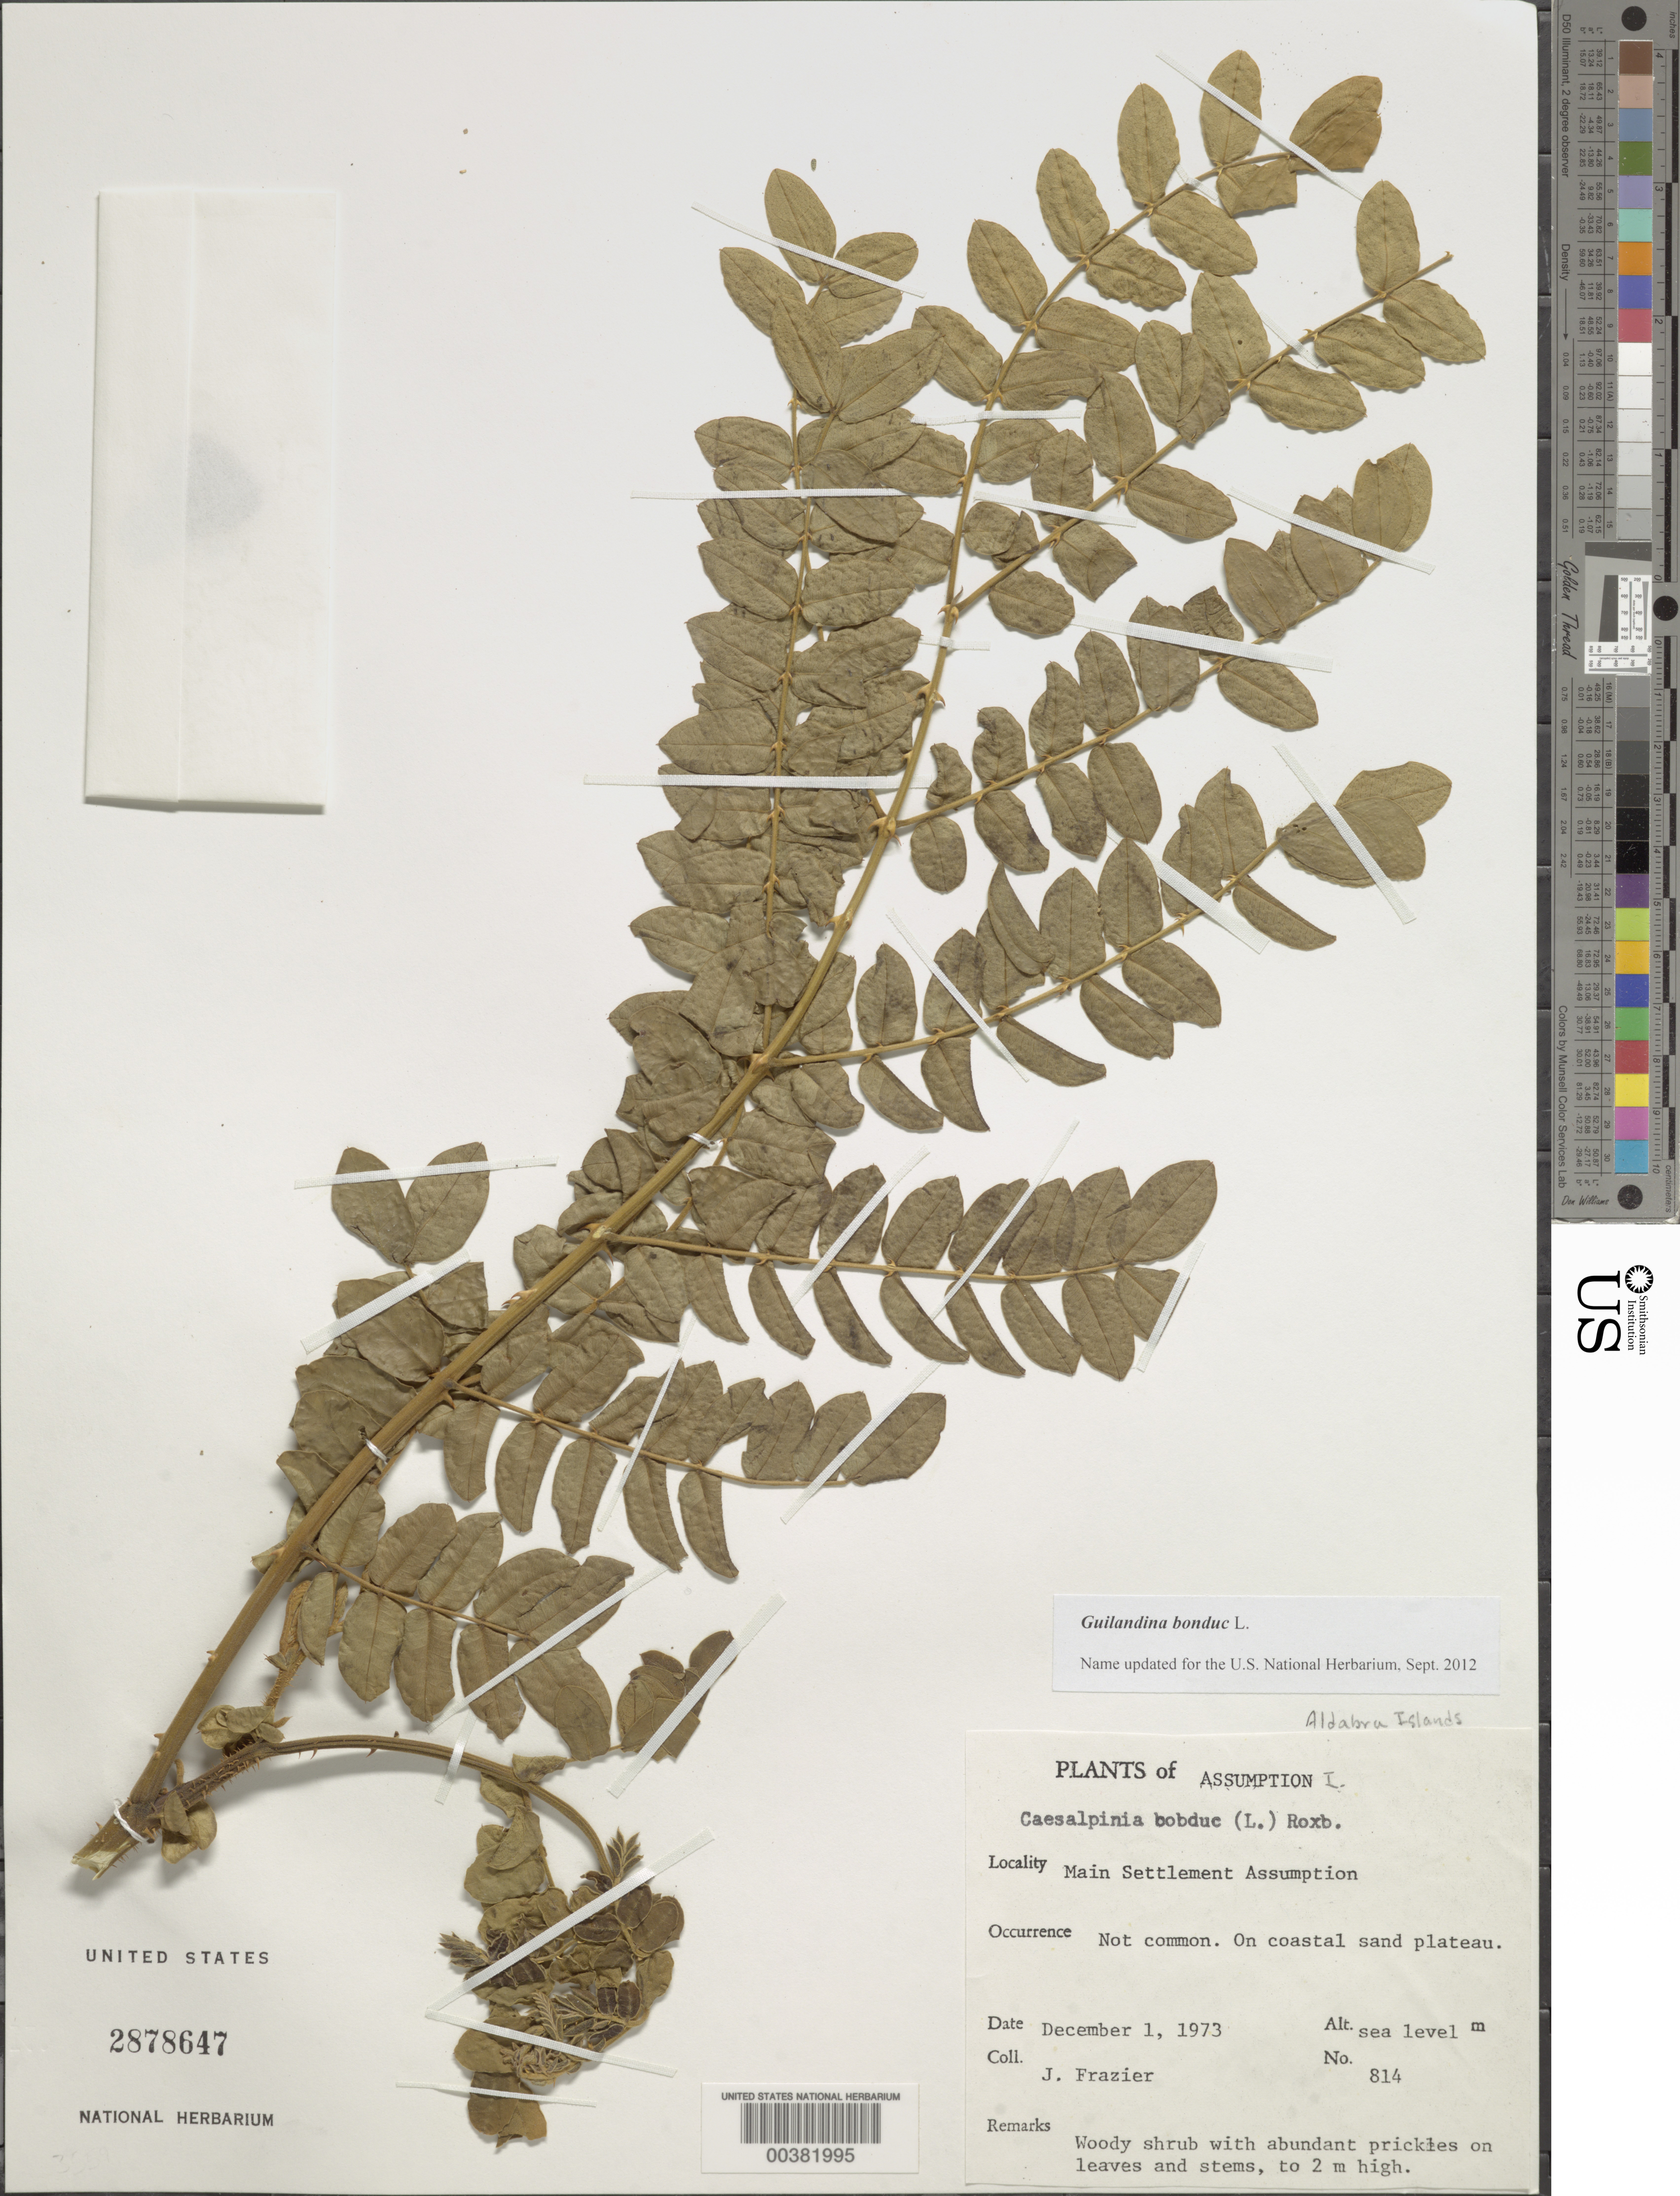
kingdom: Plantae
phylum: Tracheophyta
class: Magnoliopsida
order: Fabales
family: Fabaceae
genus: Guilandina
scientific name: Guilandina bonduc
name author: L.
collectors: J. Frazier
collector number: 814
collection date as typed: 01 Dec 1973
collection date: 1973-12-01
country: Seychelles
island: Assumption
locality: Main settlement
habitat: On coastal sand plateau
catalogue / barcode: US 2878647